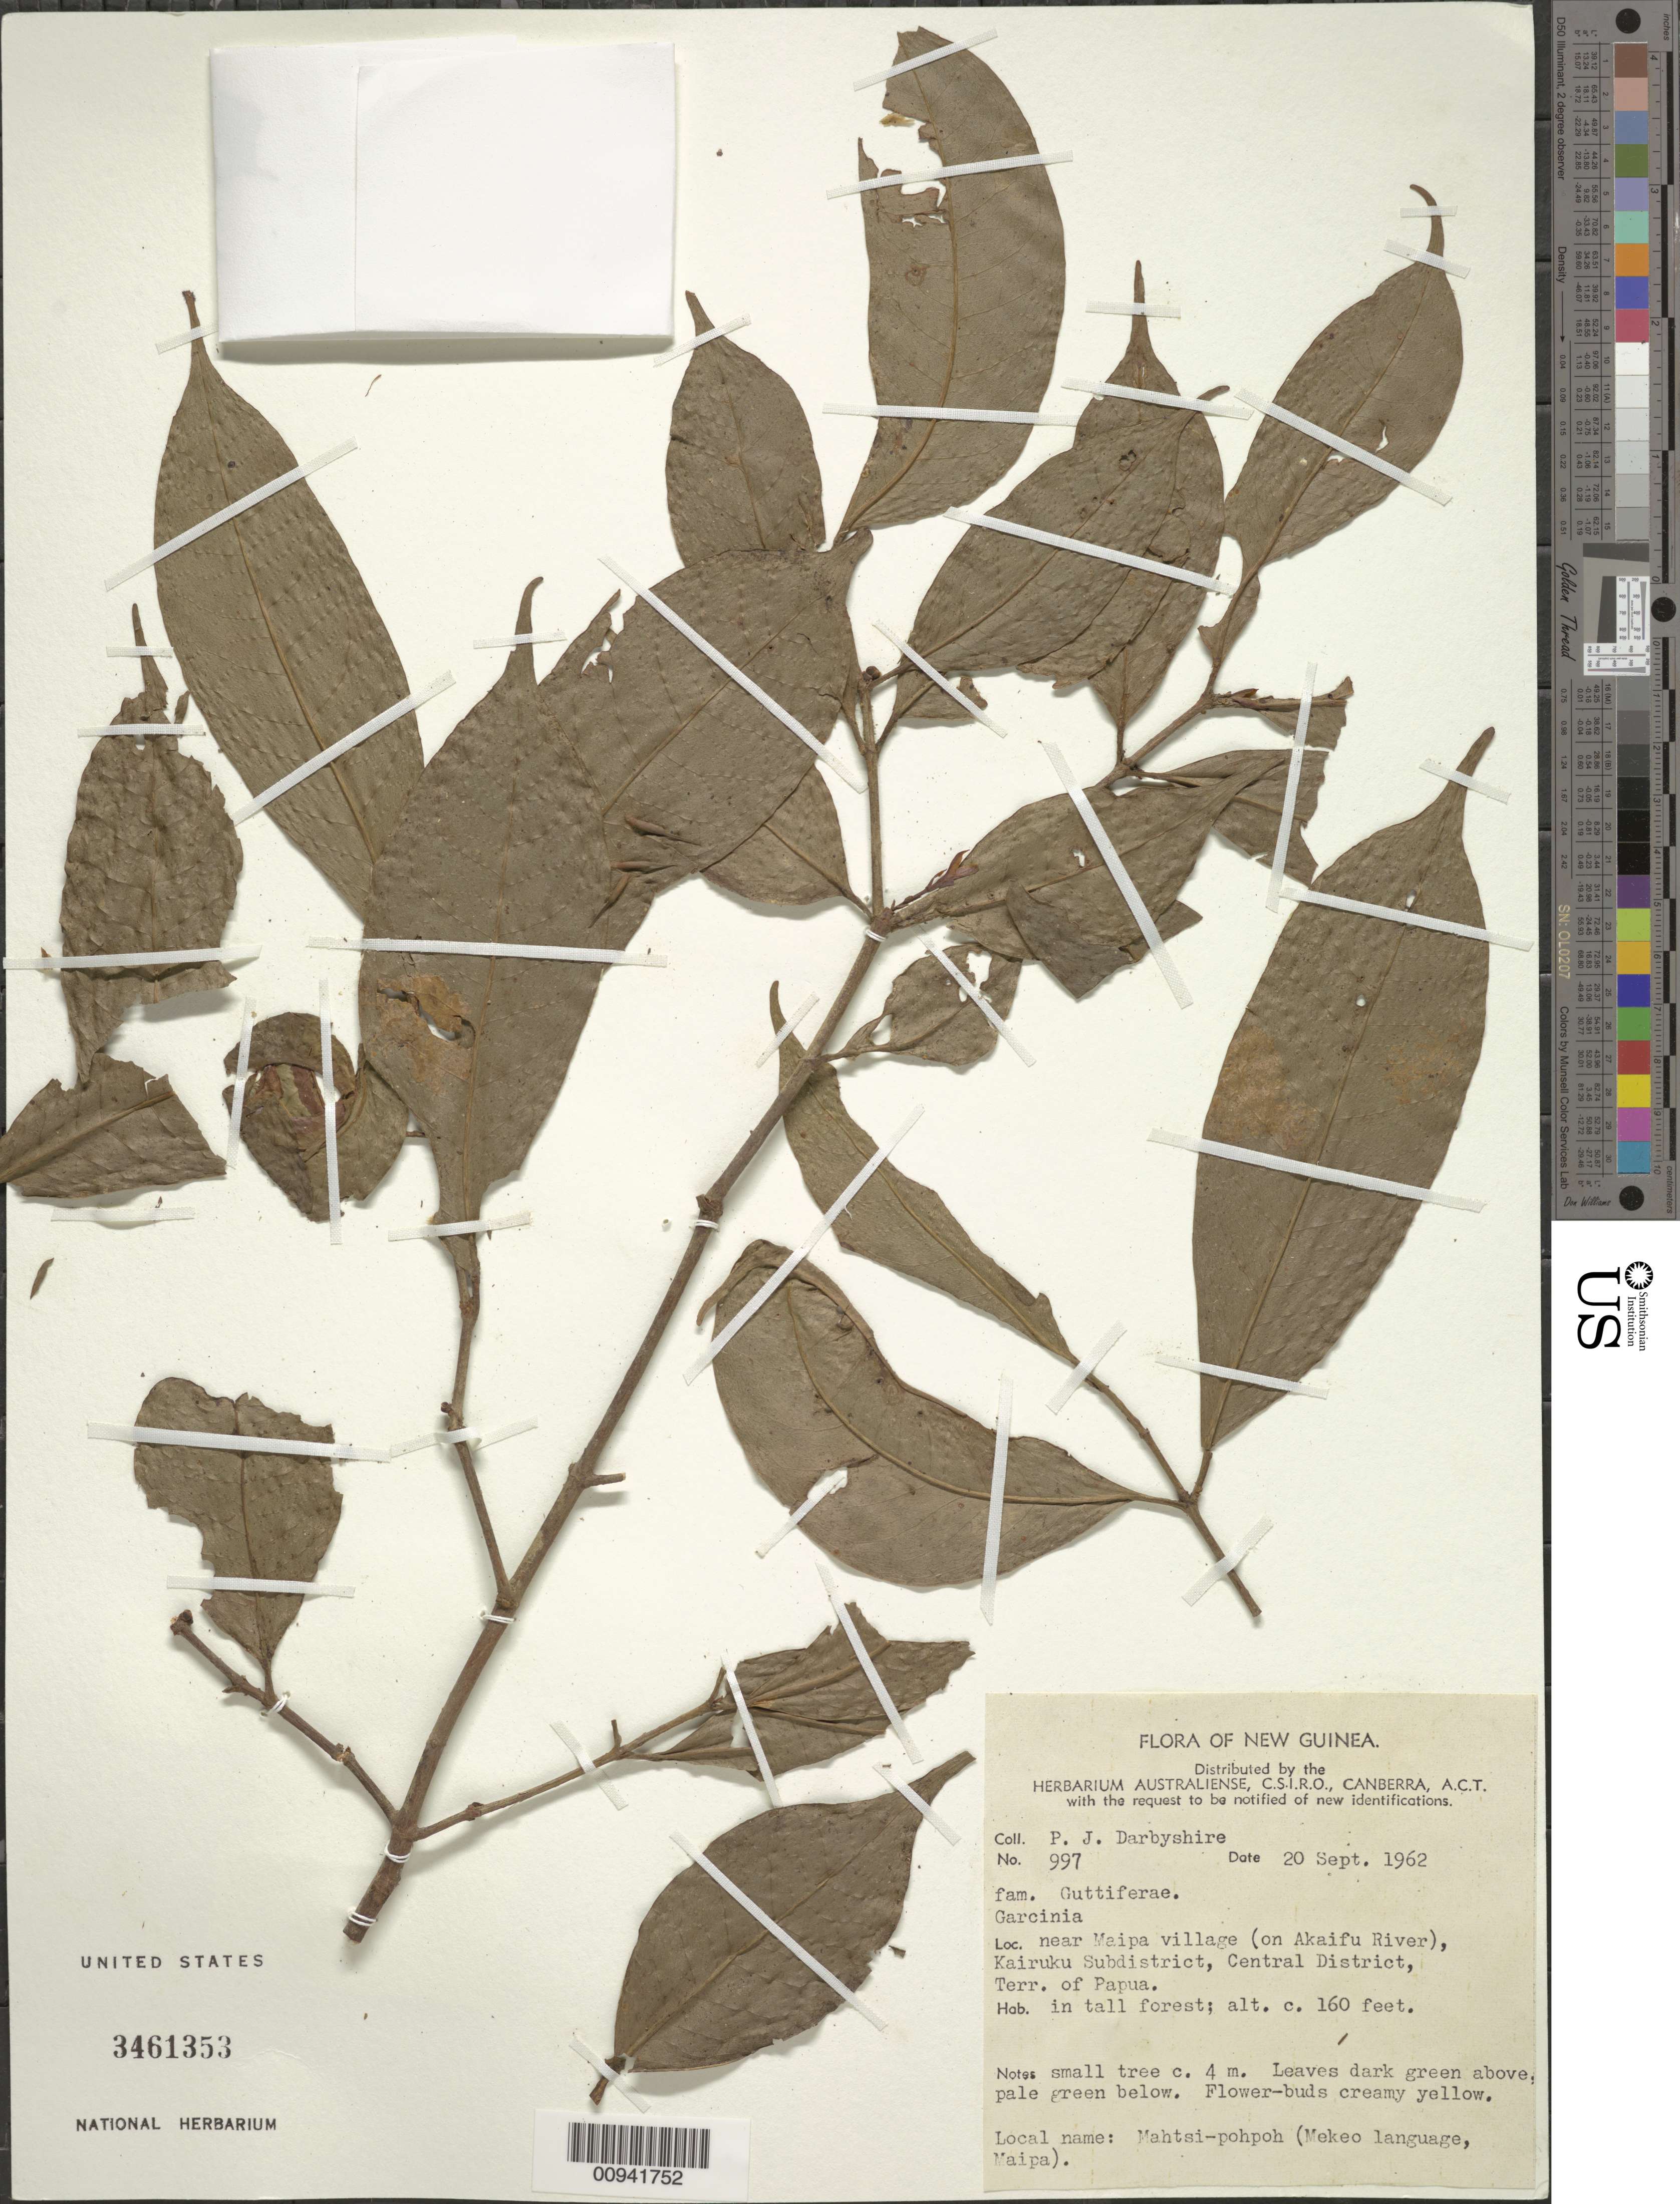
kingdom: Plantae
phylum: Tracheophyta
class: Magnoliopsida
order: Malpighiales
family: Clusiaceae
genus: Garcinia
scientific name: Garcinia sp.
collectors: P. Darbyshire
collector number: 997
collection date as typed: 20 Sep 1962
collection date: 1962-09-20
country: Papua New Guinea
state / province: Central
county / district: Kairuku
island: New Guinea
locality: near Maipa village (on Akaifu River), Kairuku subdistrict, Central District, Terr. Of Papua.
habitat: in tall forest.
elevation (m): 49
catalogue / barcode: US 3461353